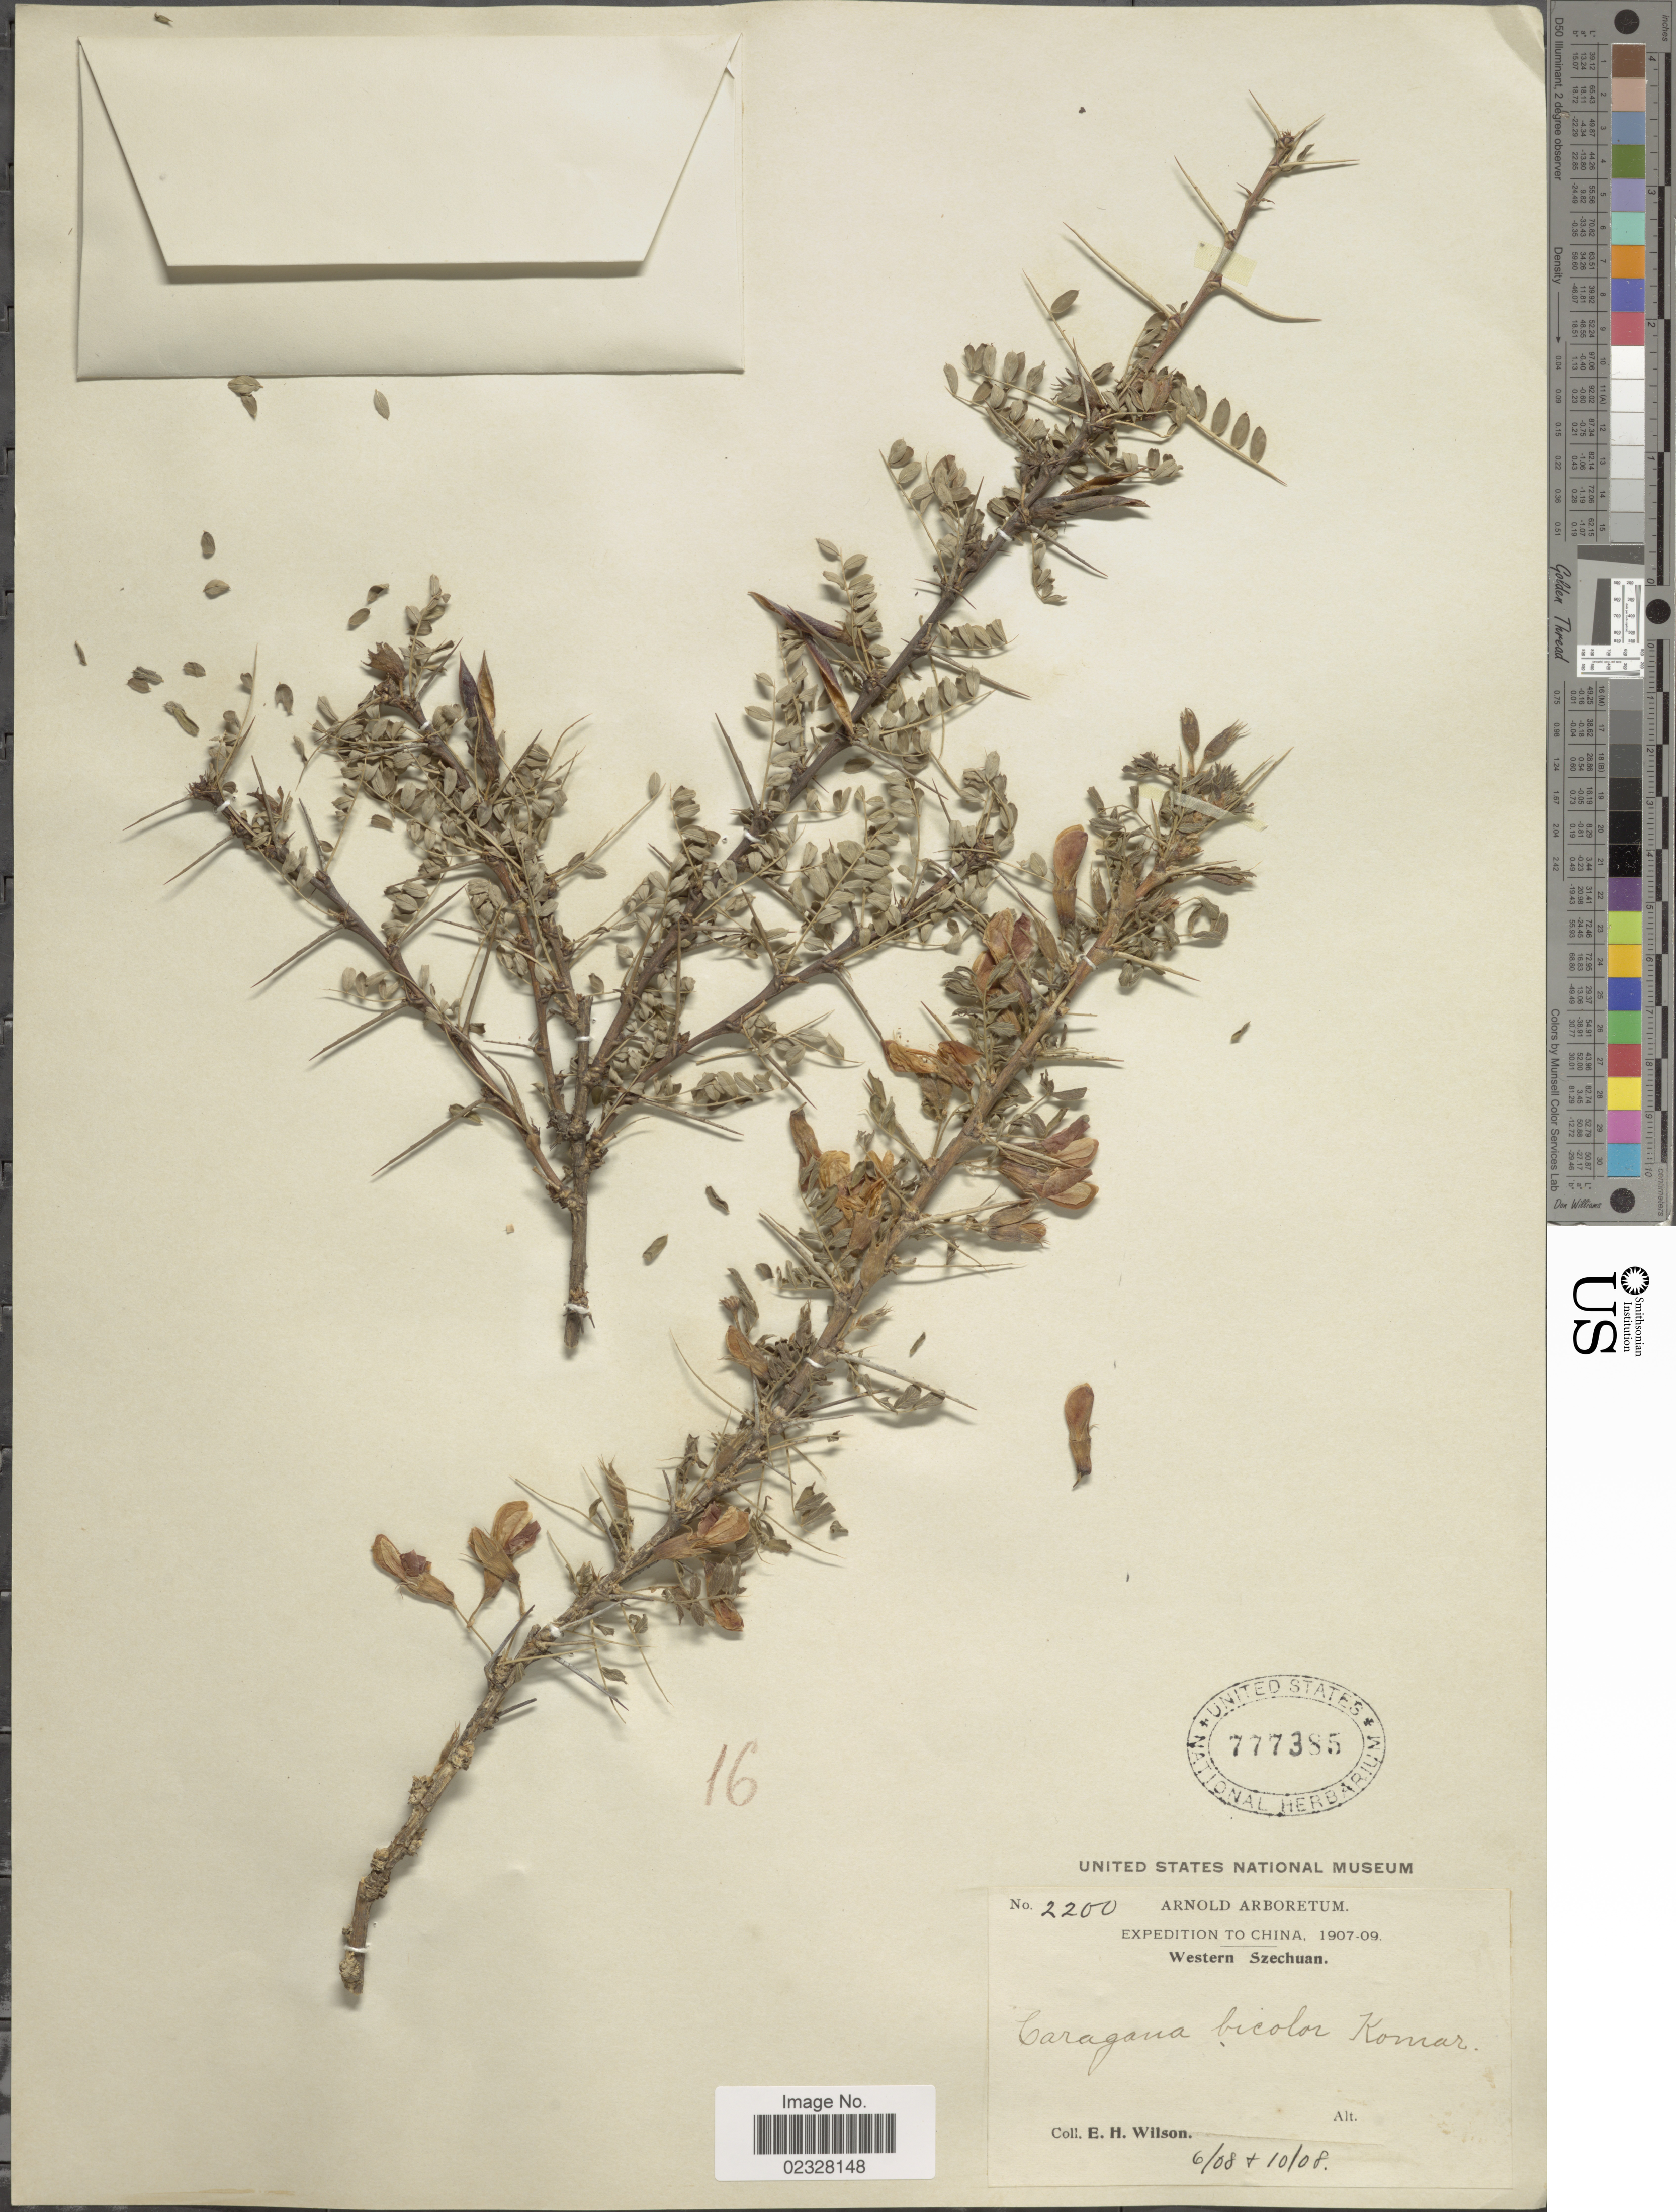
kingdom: Plantae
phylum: Tracheophyta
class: Magnoliopsida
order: Fabales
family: Fabaceae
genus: Caragana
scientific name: Caragana bicolor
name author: Kom.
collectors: E. Wilson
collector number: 2200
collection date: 1908-06/1908-10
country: China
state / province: Sichuan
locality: Western Szechuan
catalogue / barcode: US 777385